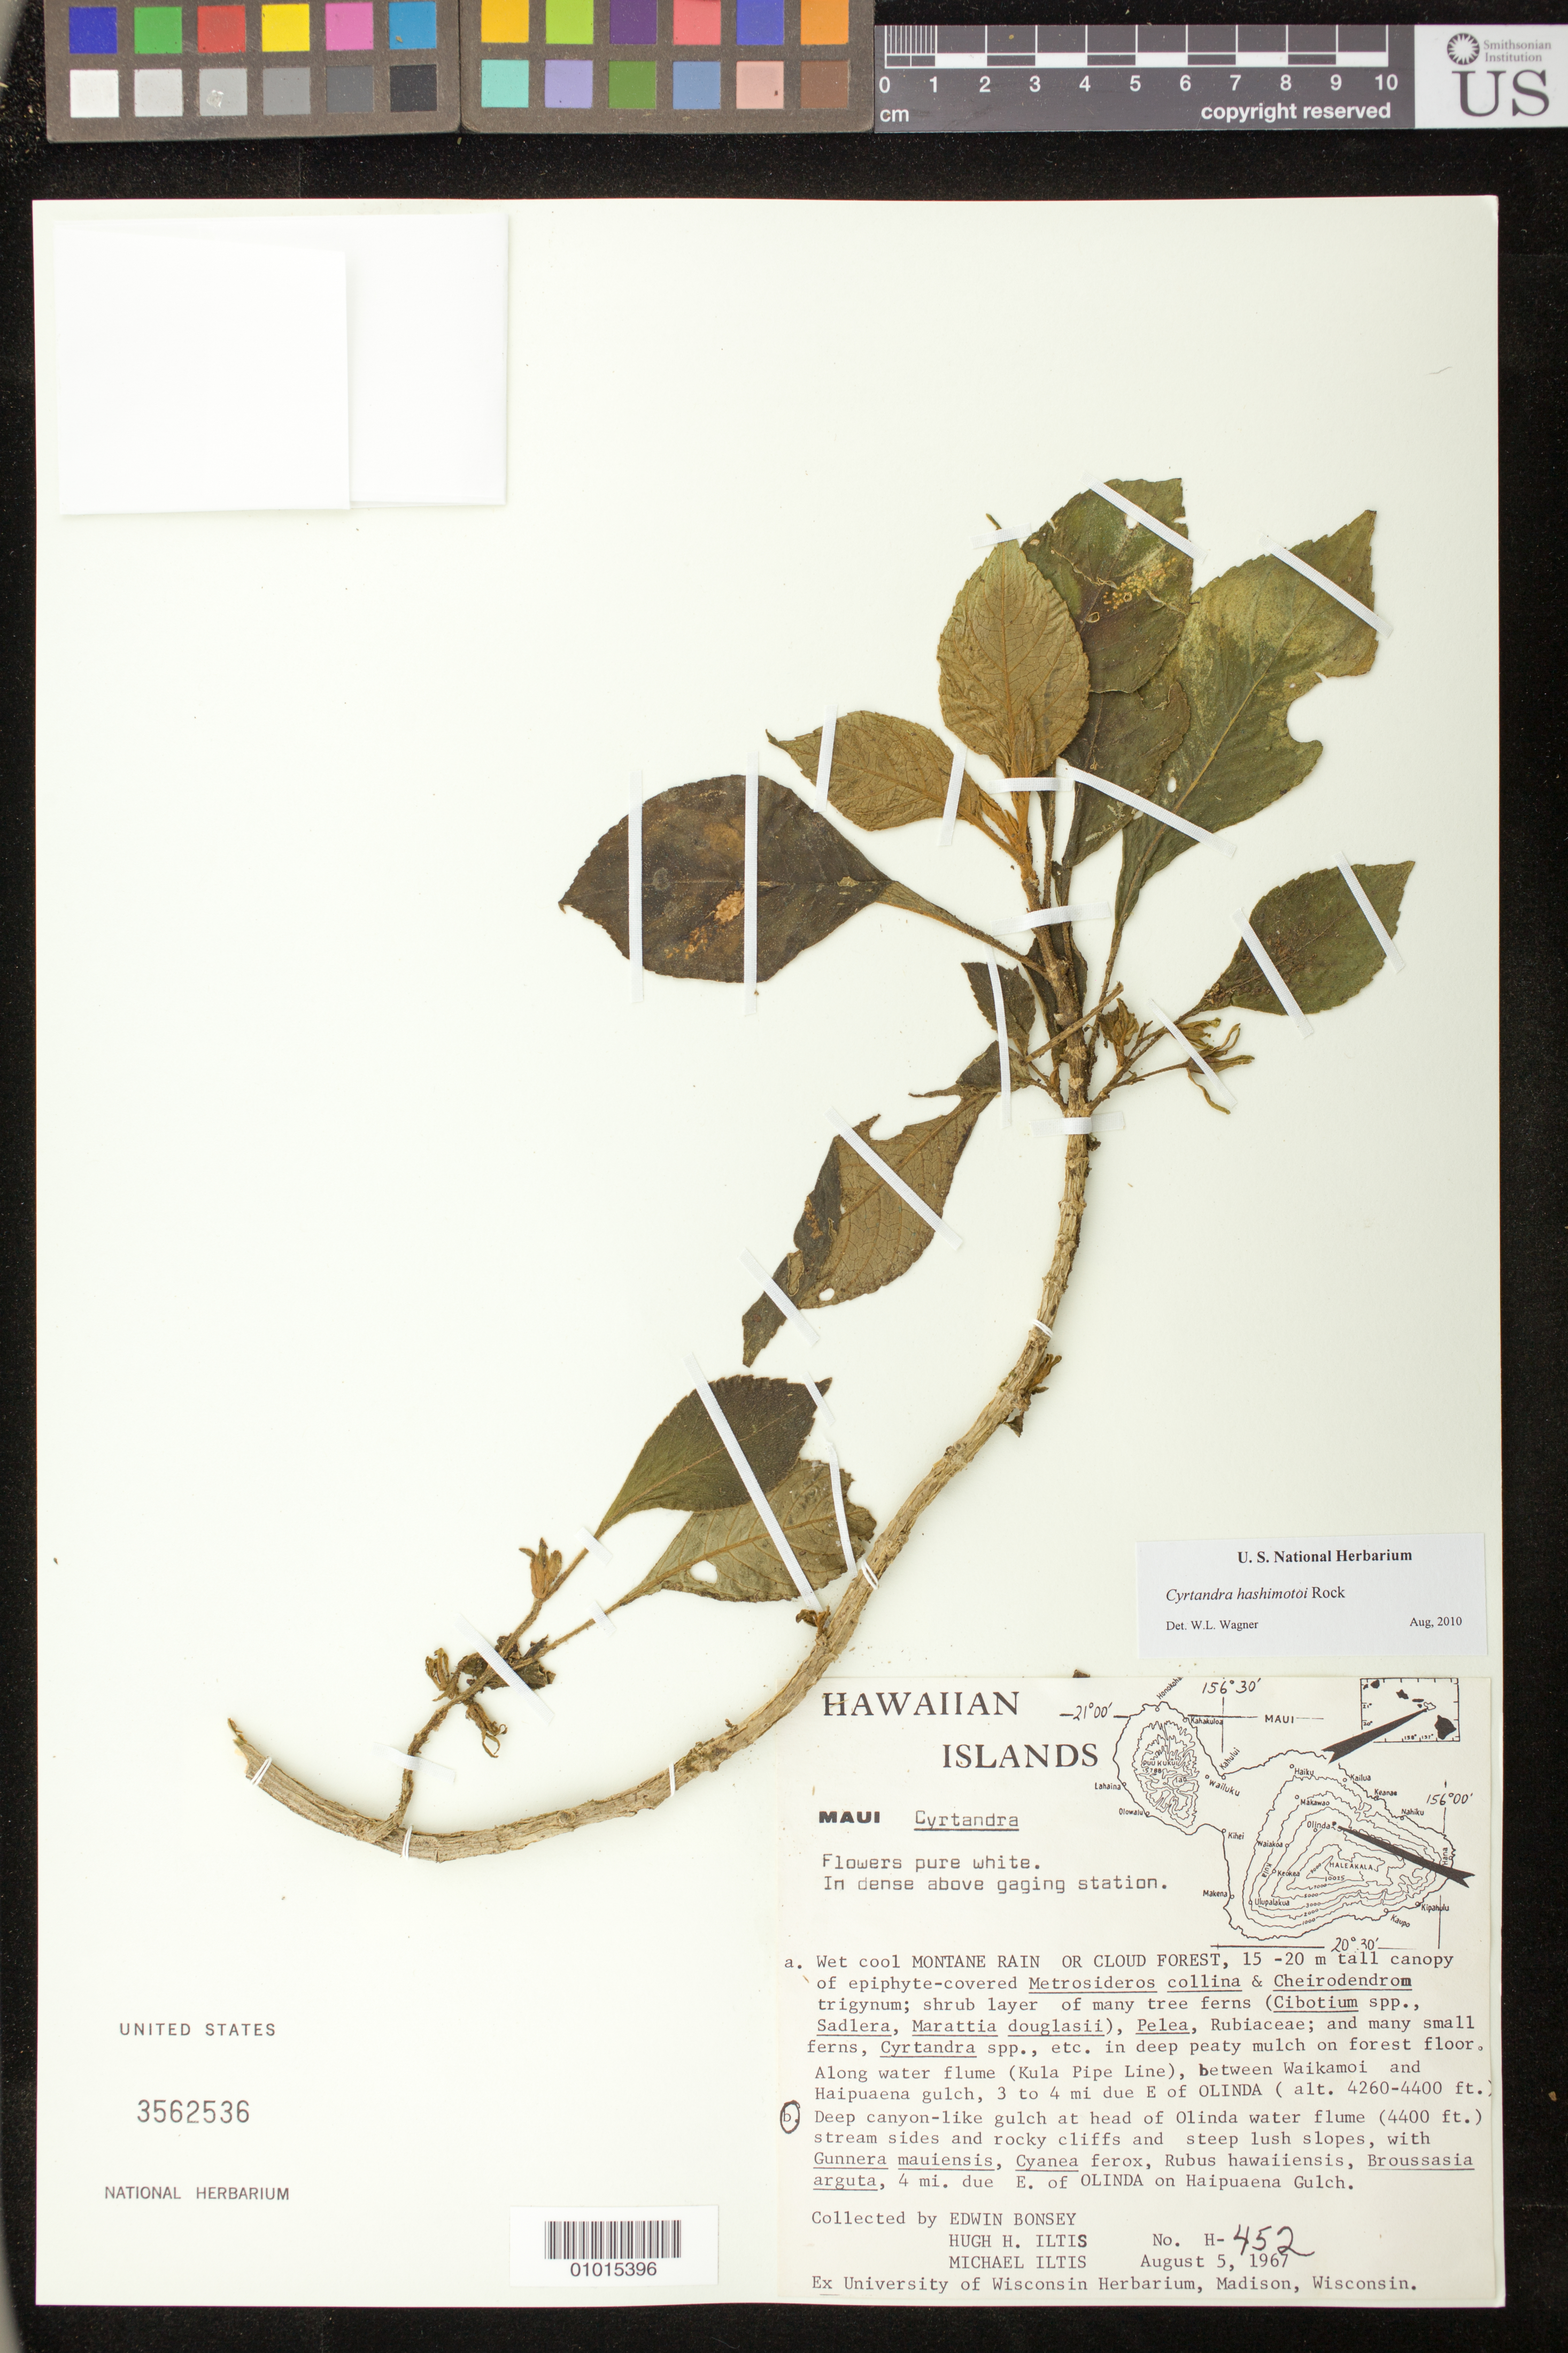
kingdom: Plantae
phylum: Tracheophyta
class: Magnoliopsida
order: Lamiales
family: Gesneriaceae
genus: Cyrtandra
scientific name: Cyrtandra hashimotoi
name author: Rock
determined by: Wagner, W. L., (BOT), Smithsonian Institution - National Museum of Natural History (UNITED STATES)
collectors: E. Bonsey, H. H. Iltis & M. Iltis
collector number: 452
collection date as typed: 5 Aug 1967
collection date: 1967-08-05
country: United States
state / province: Hawaii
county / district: Maui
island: Maui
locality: Along Kula Pipe Line, between Waikamoi and Haipuaena gulch, 3-4 mi due E of Olinda.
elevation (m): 1298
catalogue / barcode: US 3562536